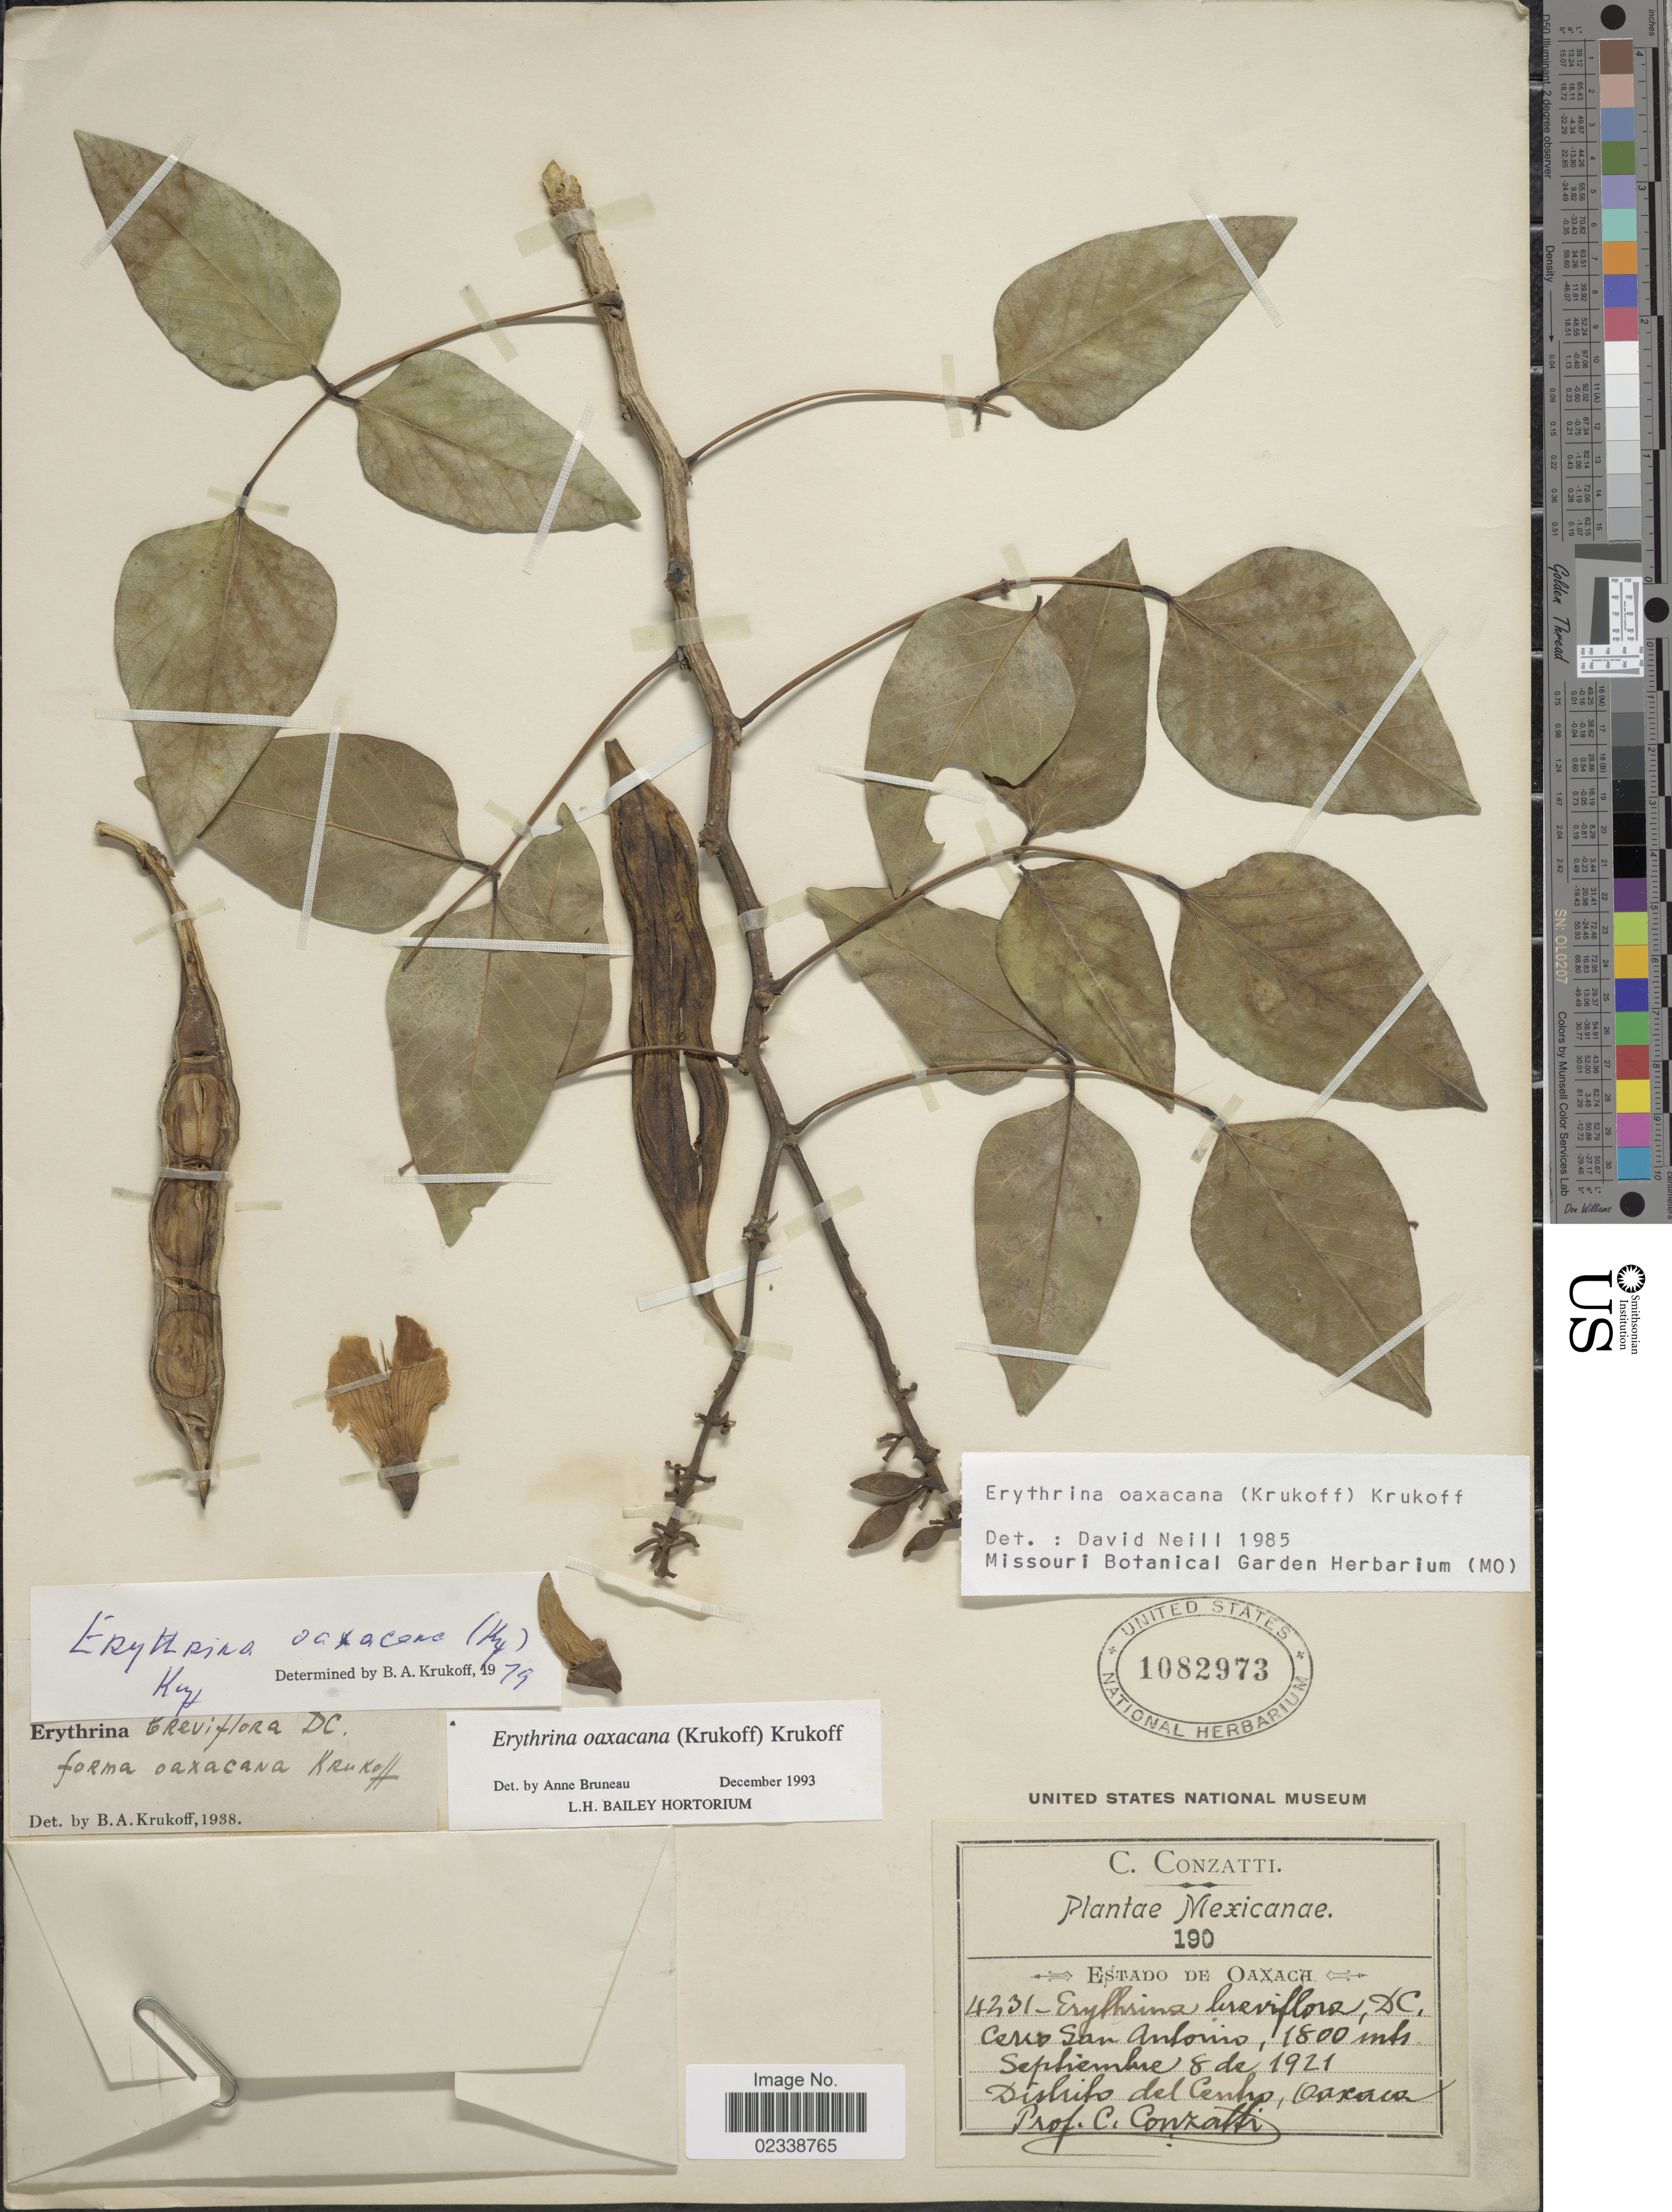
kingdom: Plantae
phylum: Tracheophyta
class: Magnoliopsida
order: Fabales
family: Fabaceae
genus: Erythrina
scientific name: Erythrina oaxacana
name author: (Krukoff) Krukoff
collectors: C. Conzatti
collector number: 4231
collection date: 1921-09-08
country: Mexico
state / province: Oaxaca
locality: Cerro San Antonio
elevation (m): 1800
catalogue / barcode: US 1082973